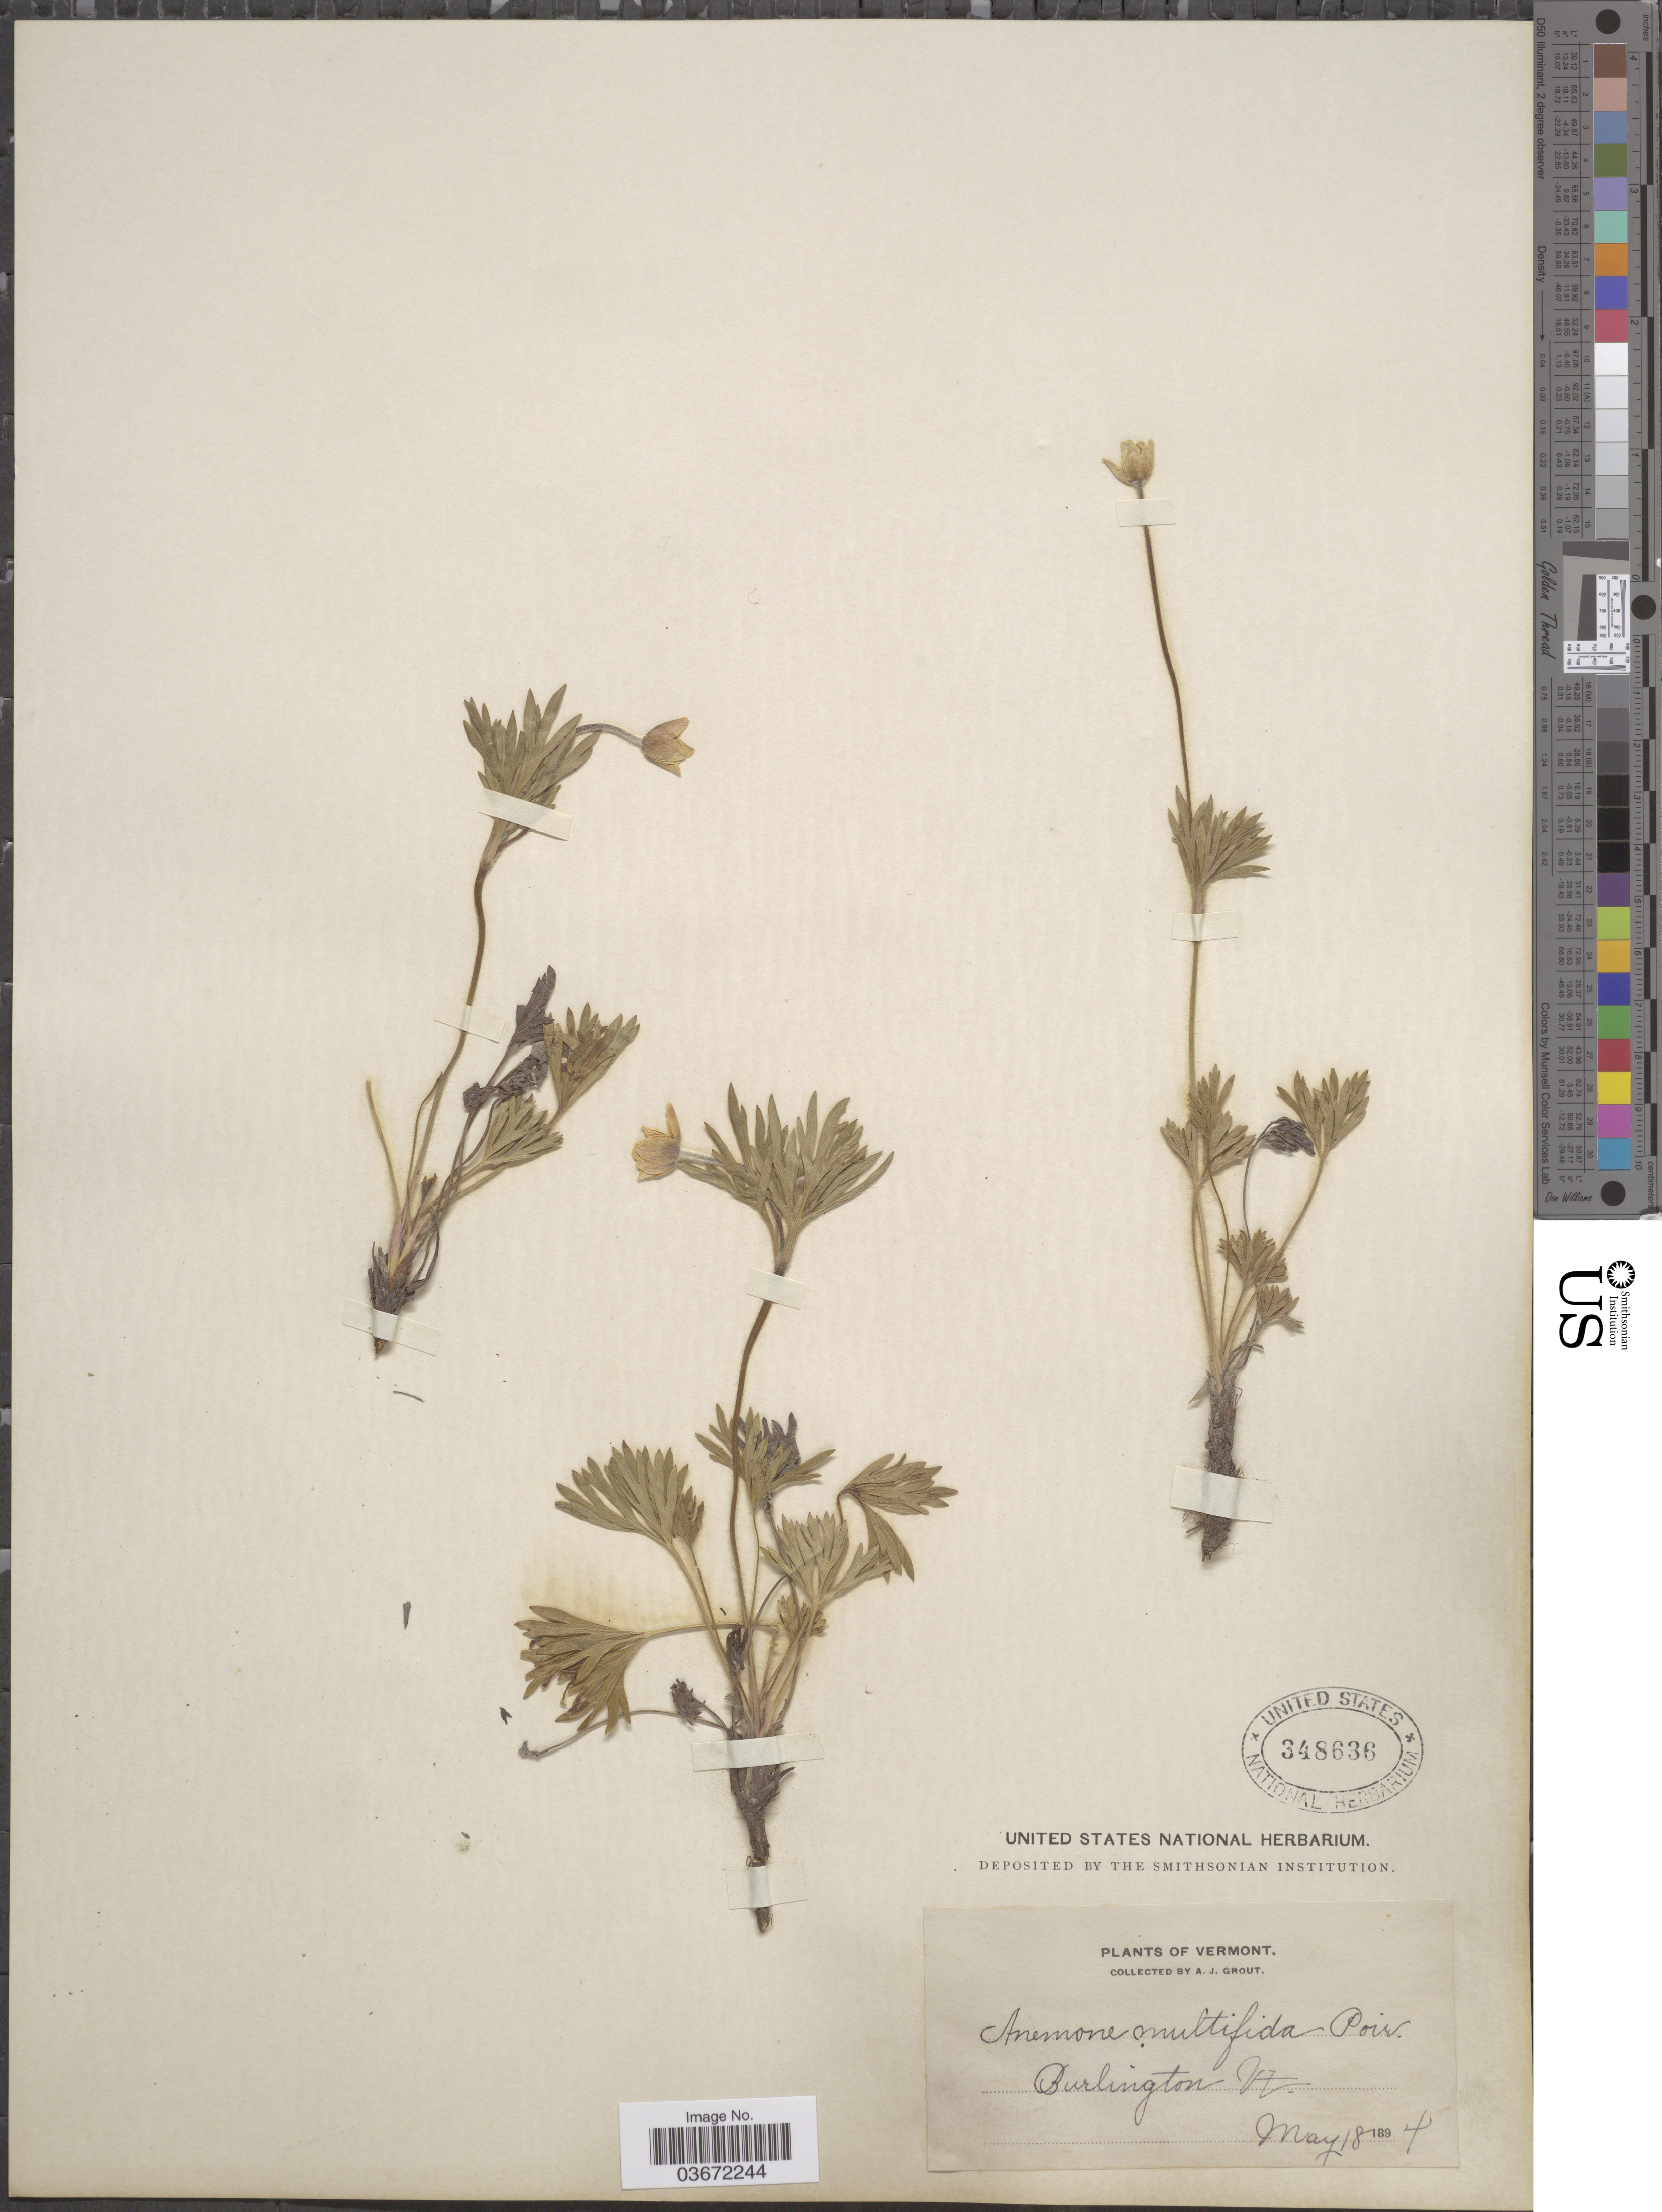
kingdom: Plantae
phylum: Tracheophyta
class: Magnoliopsida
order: Ranunculales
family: Ranunculaceae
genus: Anemone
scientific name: Anemone multifida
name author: Poir.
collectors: A. J. Grout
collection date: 1894-05-18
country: United States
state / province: Vermont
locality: Burlington.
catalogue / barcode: US 348636